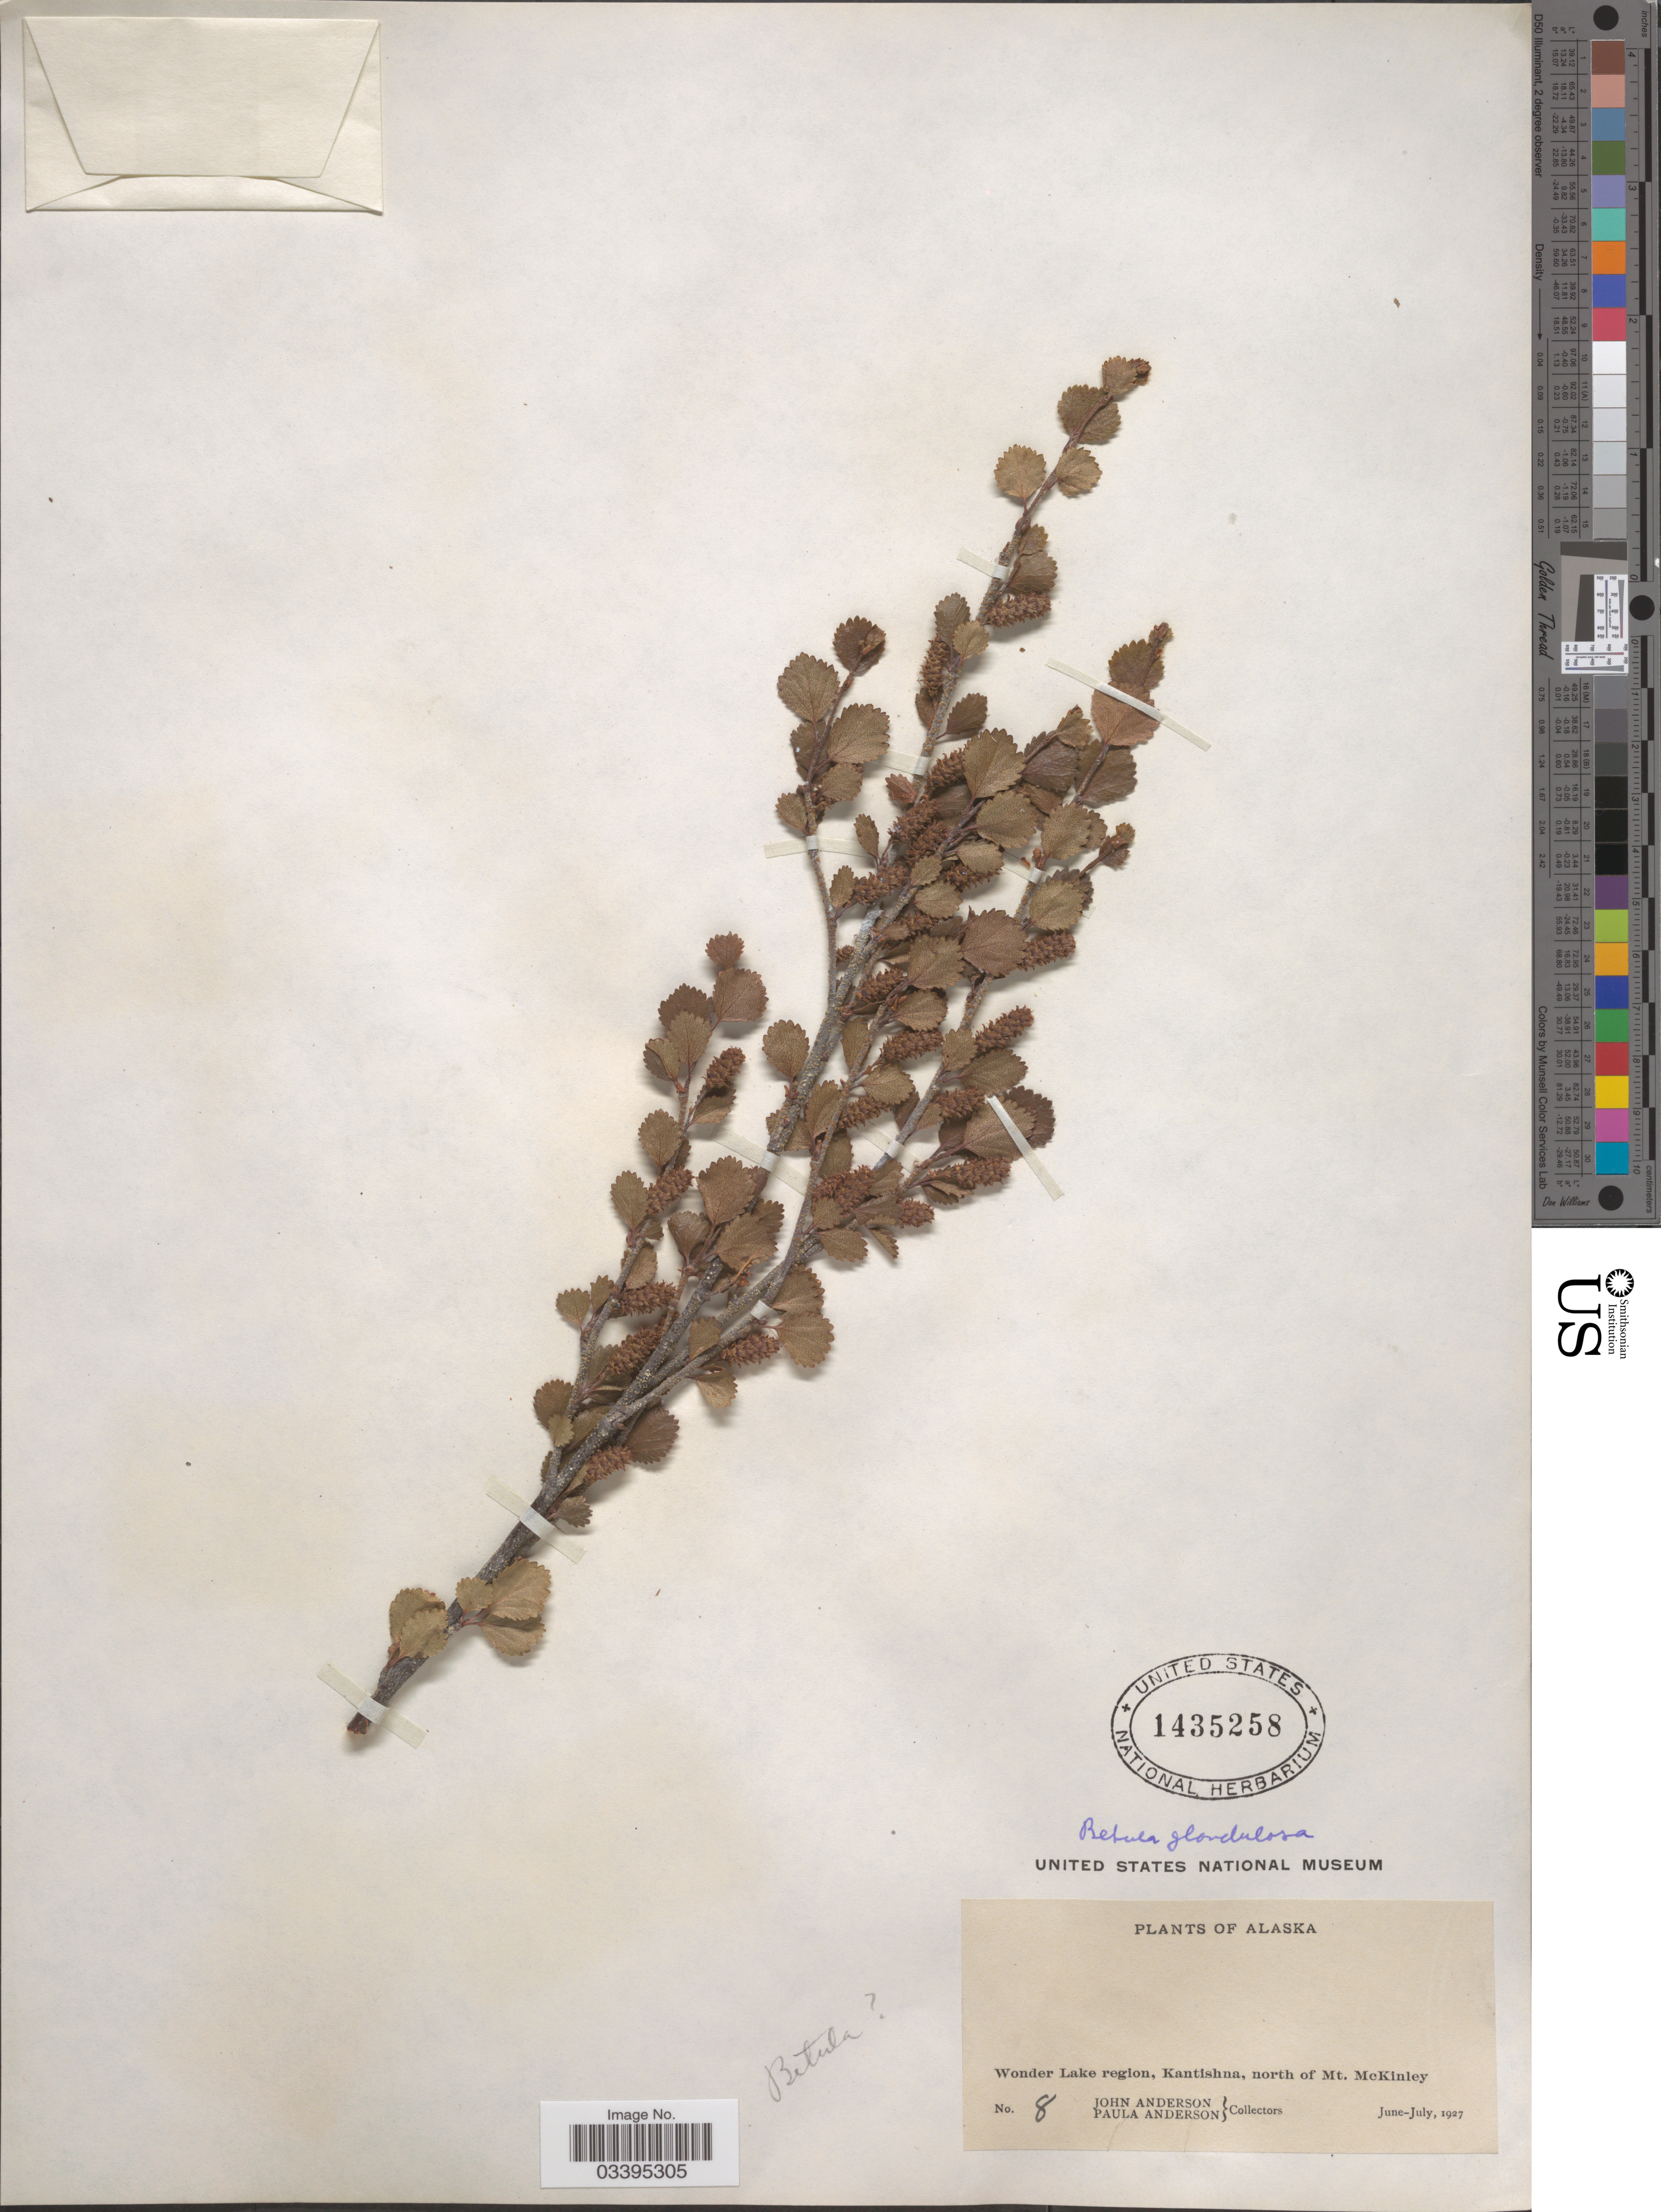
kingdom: Plantae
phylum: Tracheophyta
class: Magnoliopsida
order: Fagales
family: Betulaceae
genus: Betula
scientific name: Betula glandulosa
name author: Michx.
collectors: J. Anderson & P. Anderson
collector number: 8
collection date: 1927-06/1927-07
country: United States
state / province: Alaska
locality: Wonder Lake region, Kantishna, north of Mt. McKinley.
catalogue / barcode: US 1435258